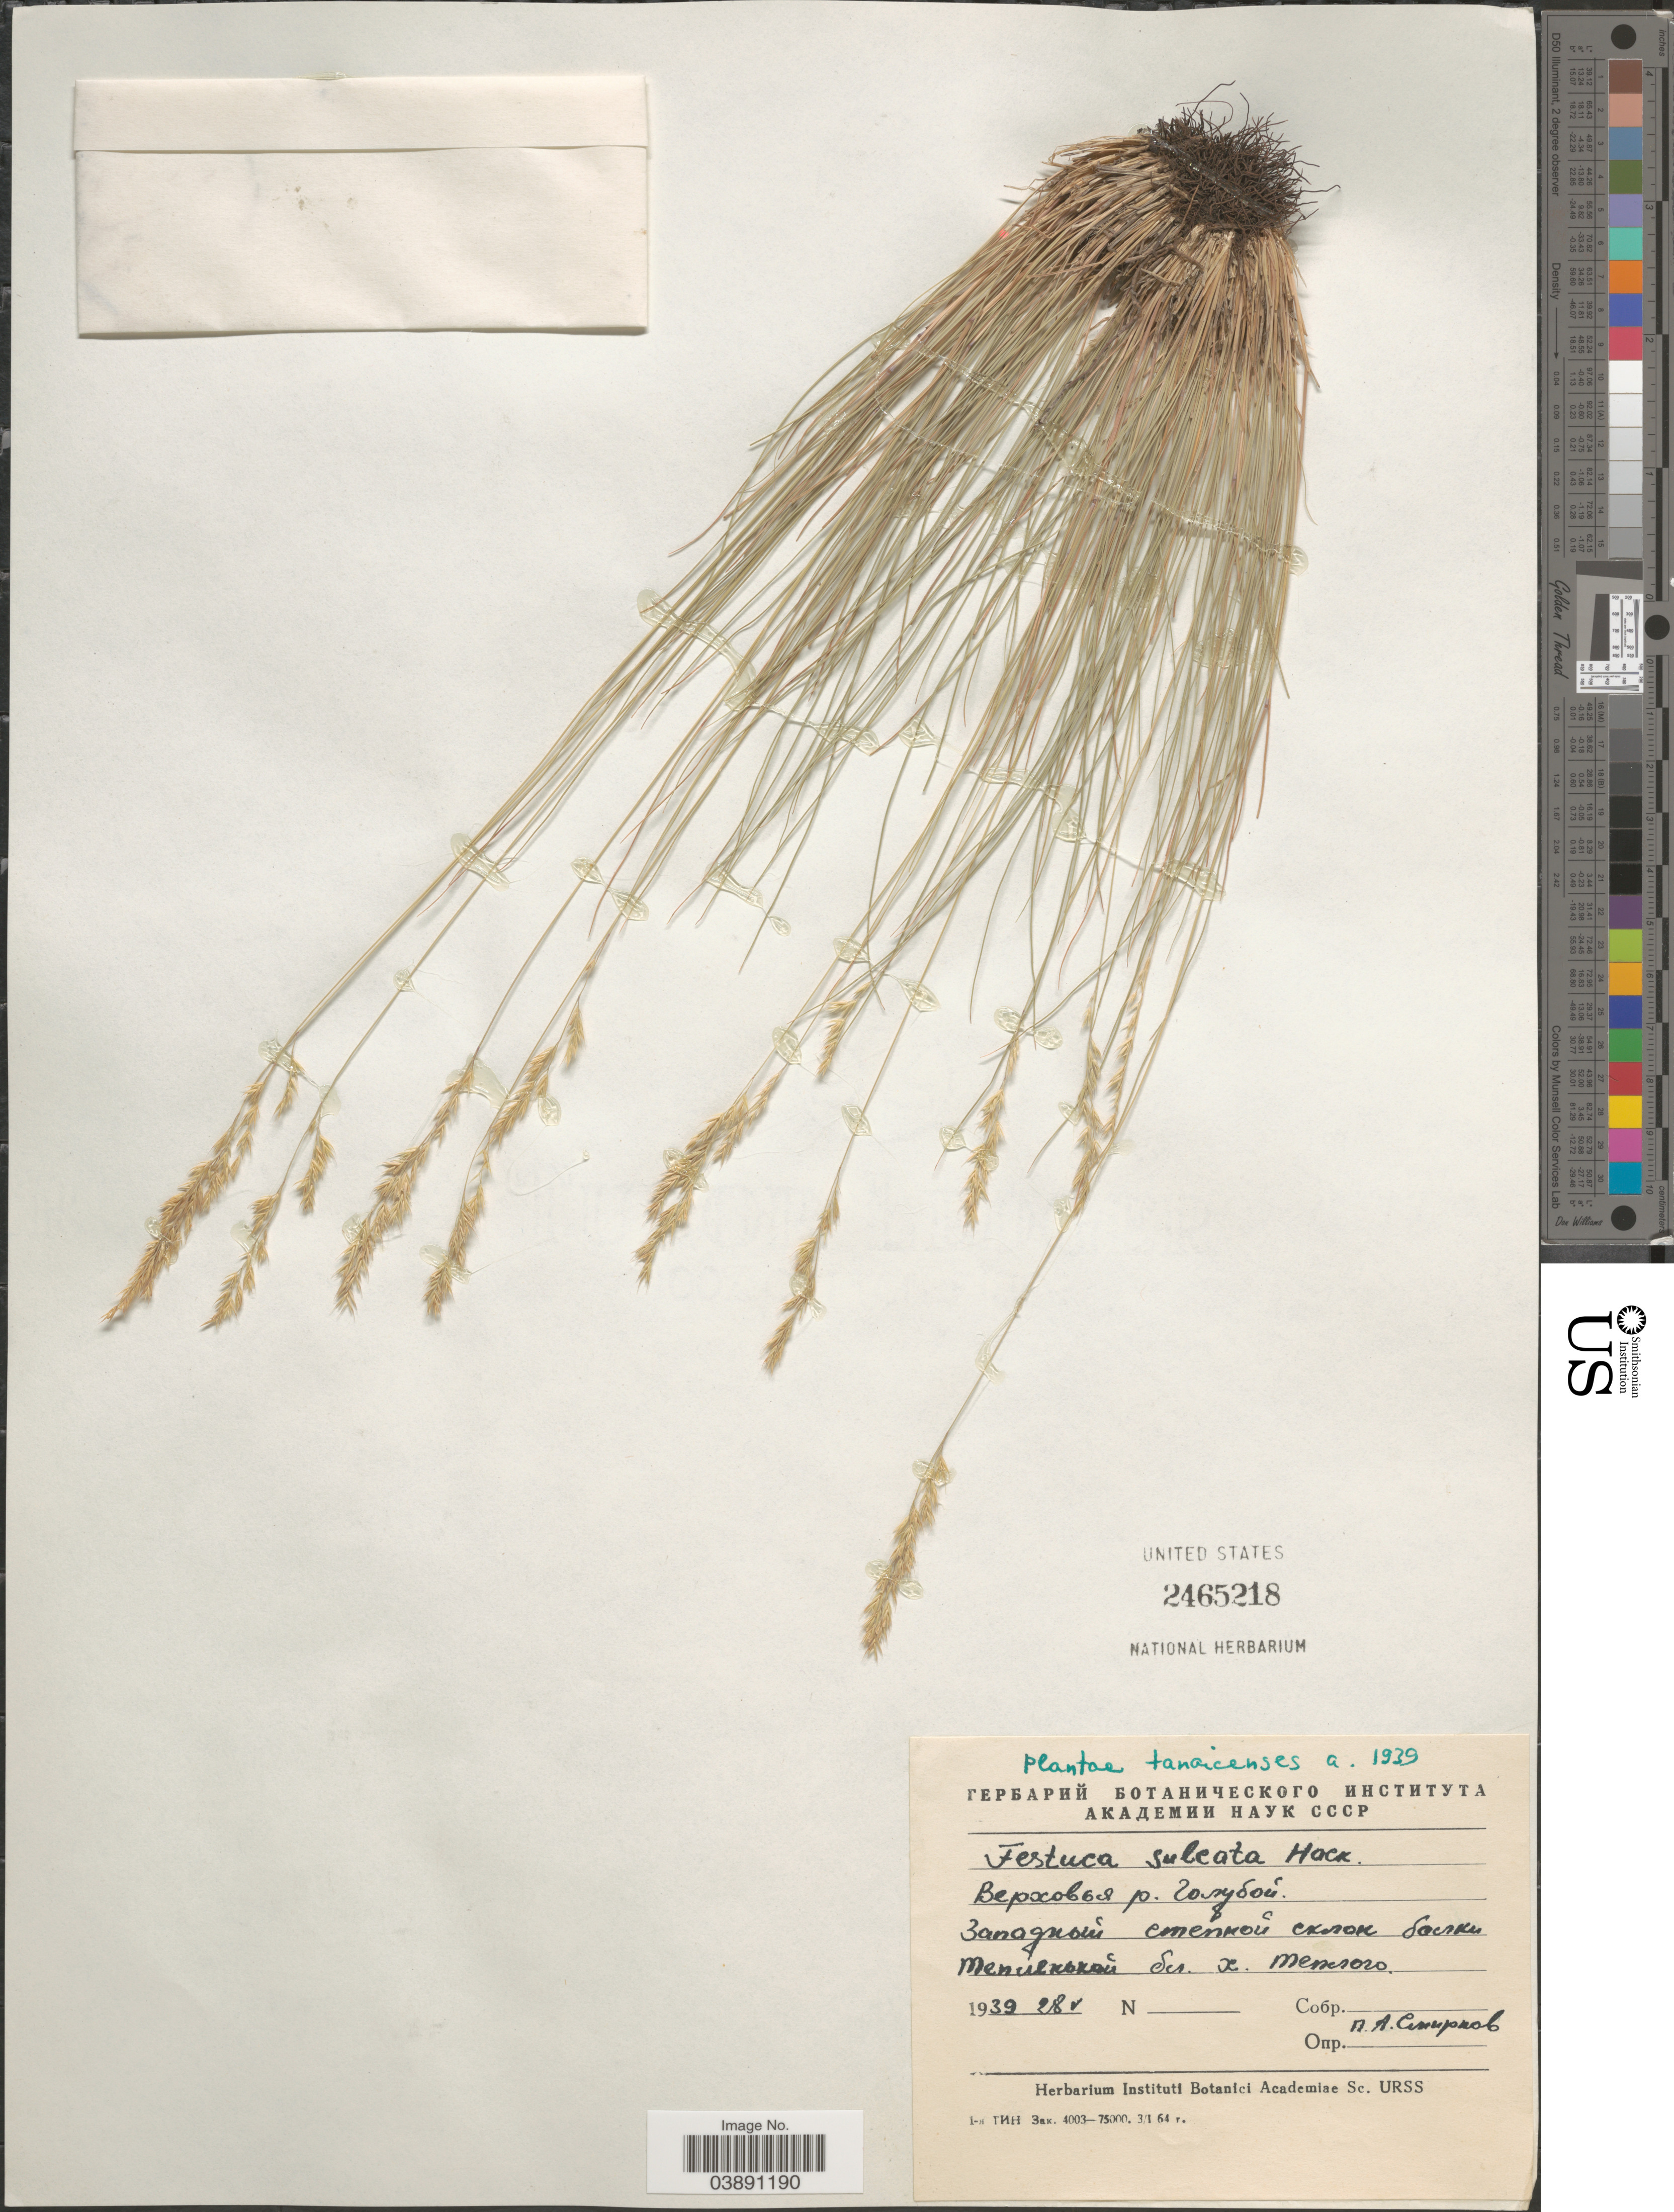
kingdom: Plantae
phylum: Tracheophyta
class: Liliopsida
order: Poales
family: Poaceae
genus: Festuca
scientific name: Festuca rupicola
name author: Heuff.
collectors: P. Smirnov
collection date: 1939-05-28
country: Russian Federation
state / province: Krasnoyarsk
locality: Teplyy Ridge, river Golubaya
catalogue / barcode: US 2465218